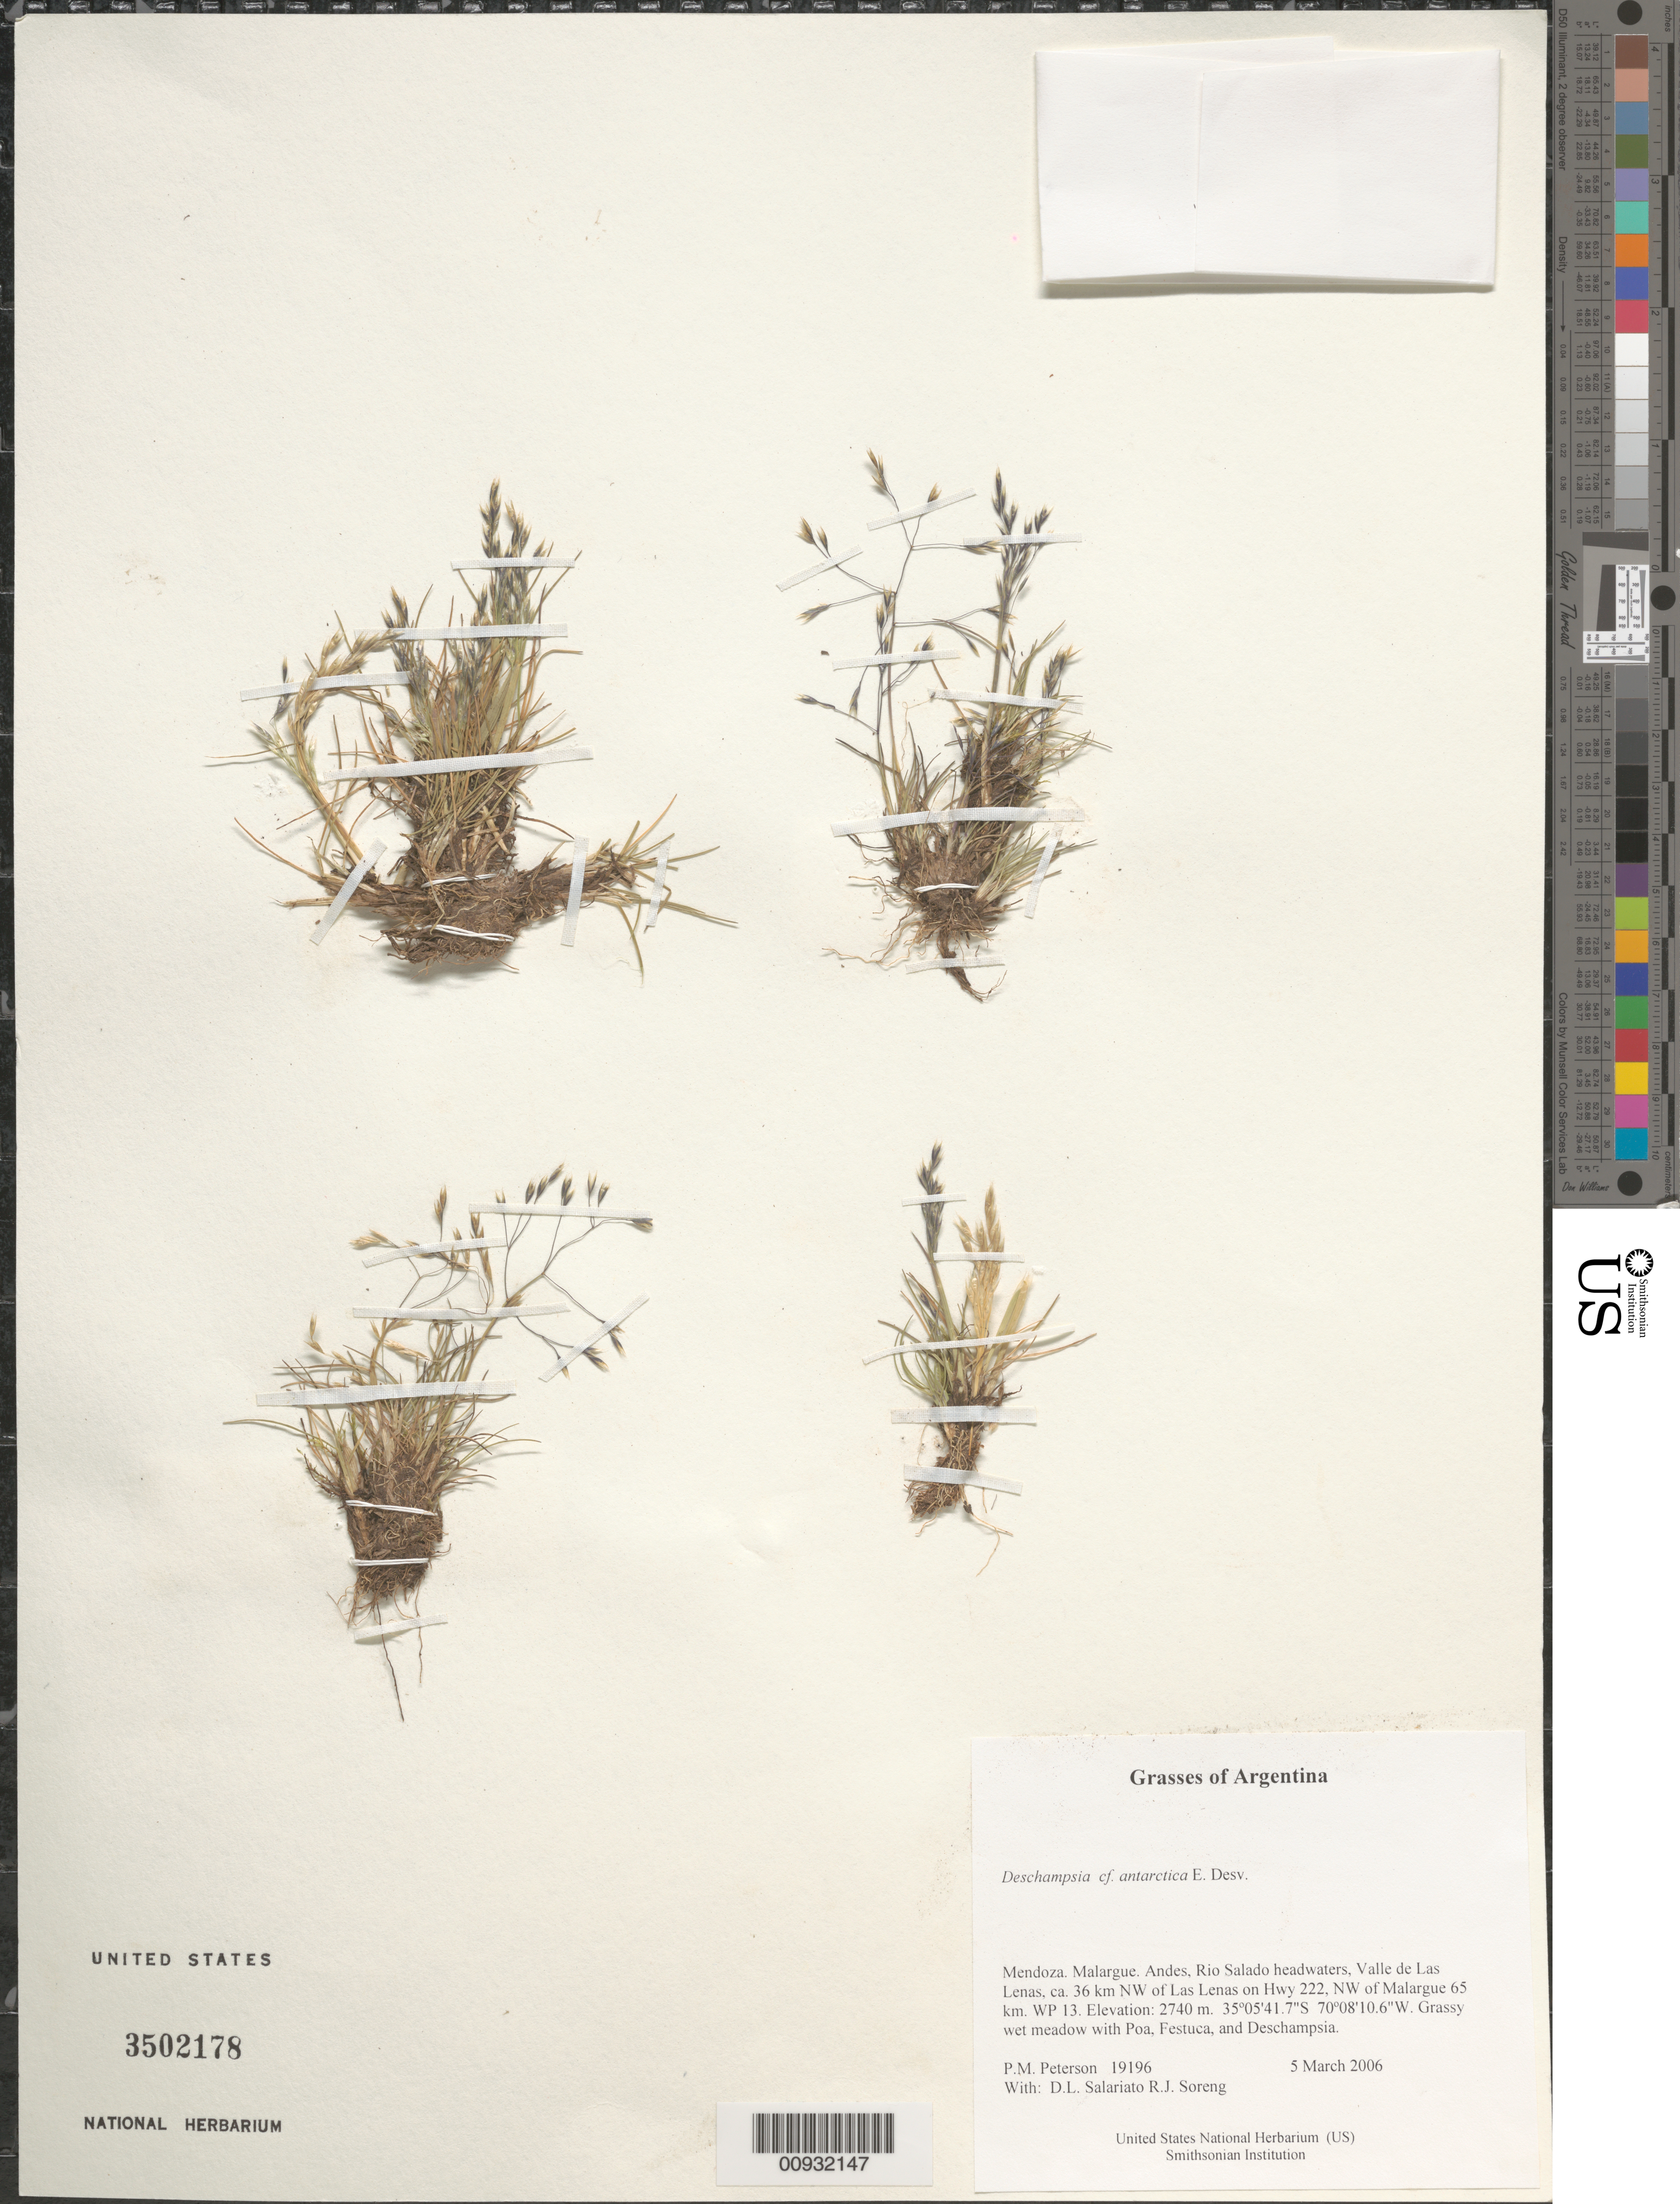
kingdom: Plantae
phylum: Tracheophyta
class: Liliopsida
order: Poales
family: Poaceae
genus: Deschampsia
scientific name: Deschampsia antarctica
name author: É. Desv.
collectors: P. M. Peterson, R. J. Soreng, D. Salariato & A. Panizza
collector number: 19196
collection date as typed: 05 Mar 2006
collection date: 2006-03-05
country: Argentina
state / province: Mendoza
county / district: Malargue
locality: Andes, Rio Salado headwaters, Valle de Las Lenas, ca. 36 km NW of Las Lenas on Hwy 222, NW of Malargue 65 km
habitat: Grassy wet meadow with Poa, Festuca, and Deschampsia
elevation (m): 2740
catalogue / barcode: US 3502178